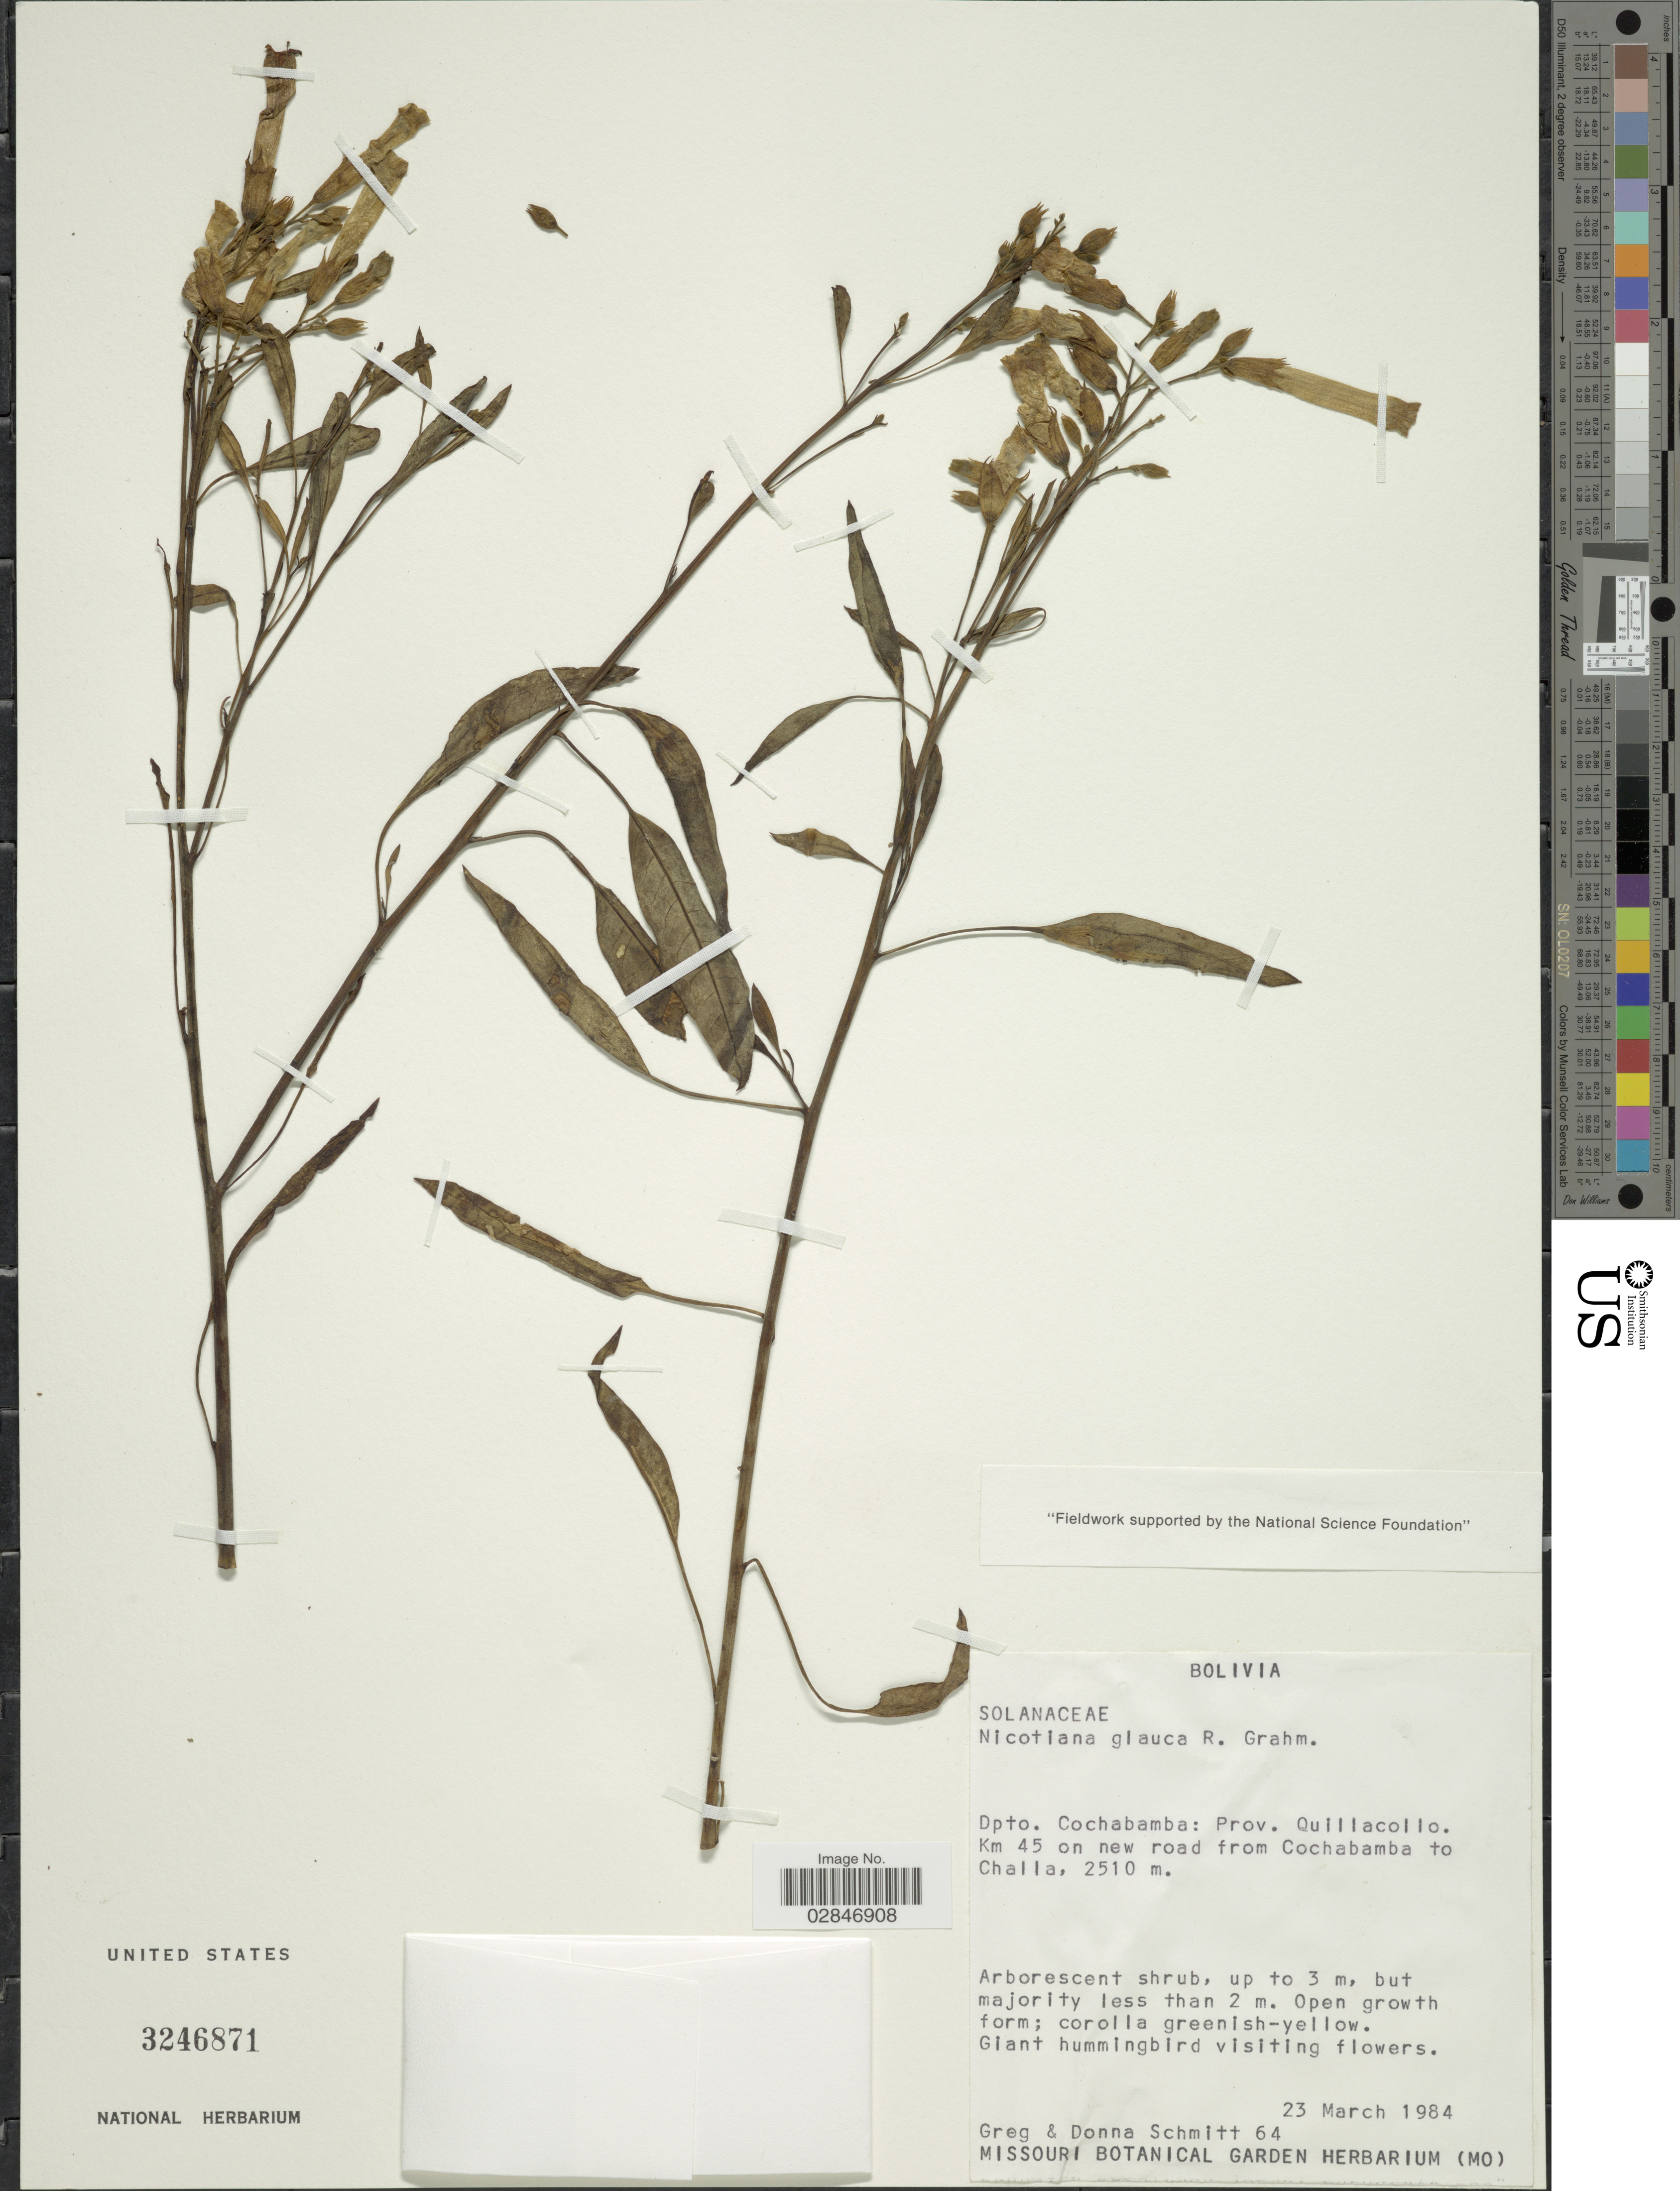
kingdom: Plantae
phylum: Tracheophyta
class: Magnoliopsida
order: Solanales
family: Solanaceae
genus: Nicotiana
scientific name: Nicotiana glauca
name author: Graham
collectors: G. Schmitt & D. Schmitt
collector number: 64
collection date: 1984-03-23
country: Bolivia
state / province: Cochabamba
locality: Dpto. Cochabamba: Prov. Quillacollo. Km 45 on new road from Cochabamba to Challa.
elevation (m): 2510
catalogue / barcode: US 3246871